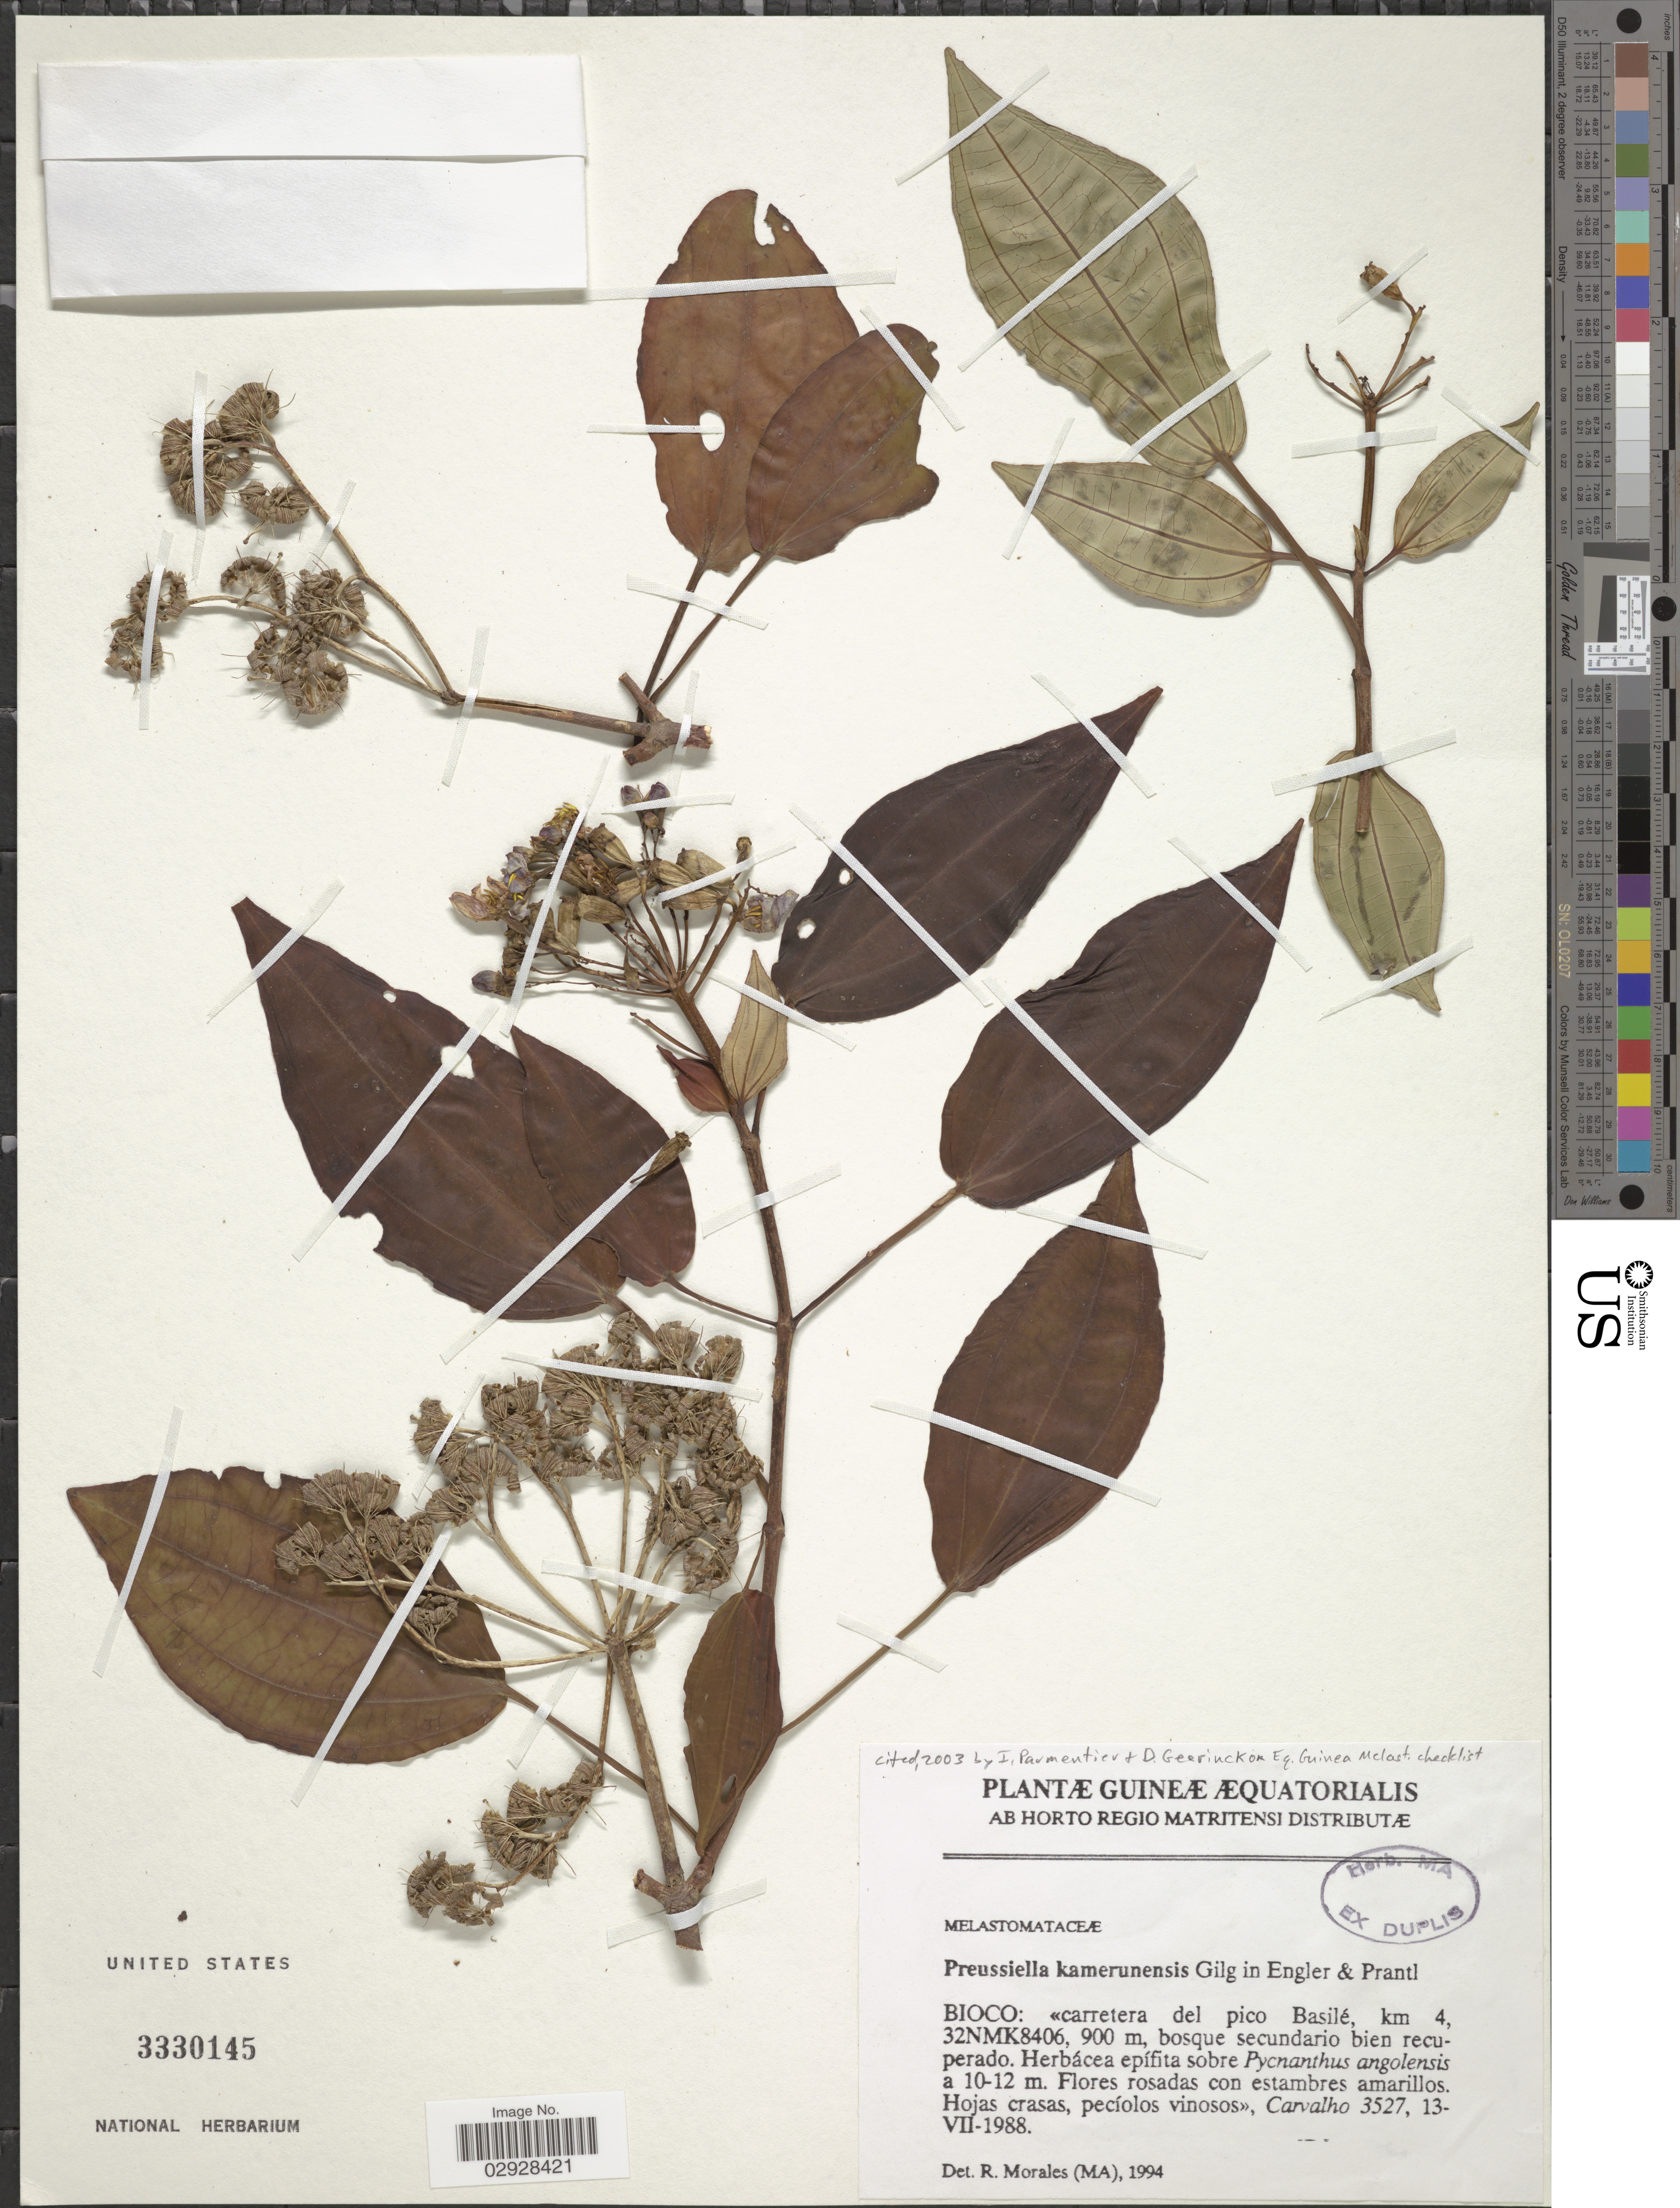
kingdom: Plantae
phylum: Tracheophyta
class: Magnoliopsida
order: Myrtales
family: Melastomataceae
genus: Preussiella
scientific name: Preussiella kamerunensis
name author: Gilg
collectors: Carvalho, --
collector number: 3527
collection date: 1988-07-13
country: Equatorial Guinea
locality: Guineæ Æquatorialis. Bioco: carretera del pico Basilé, km 4, 32NMK8406.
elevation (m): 900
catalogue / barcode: US 3330145